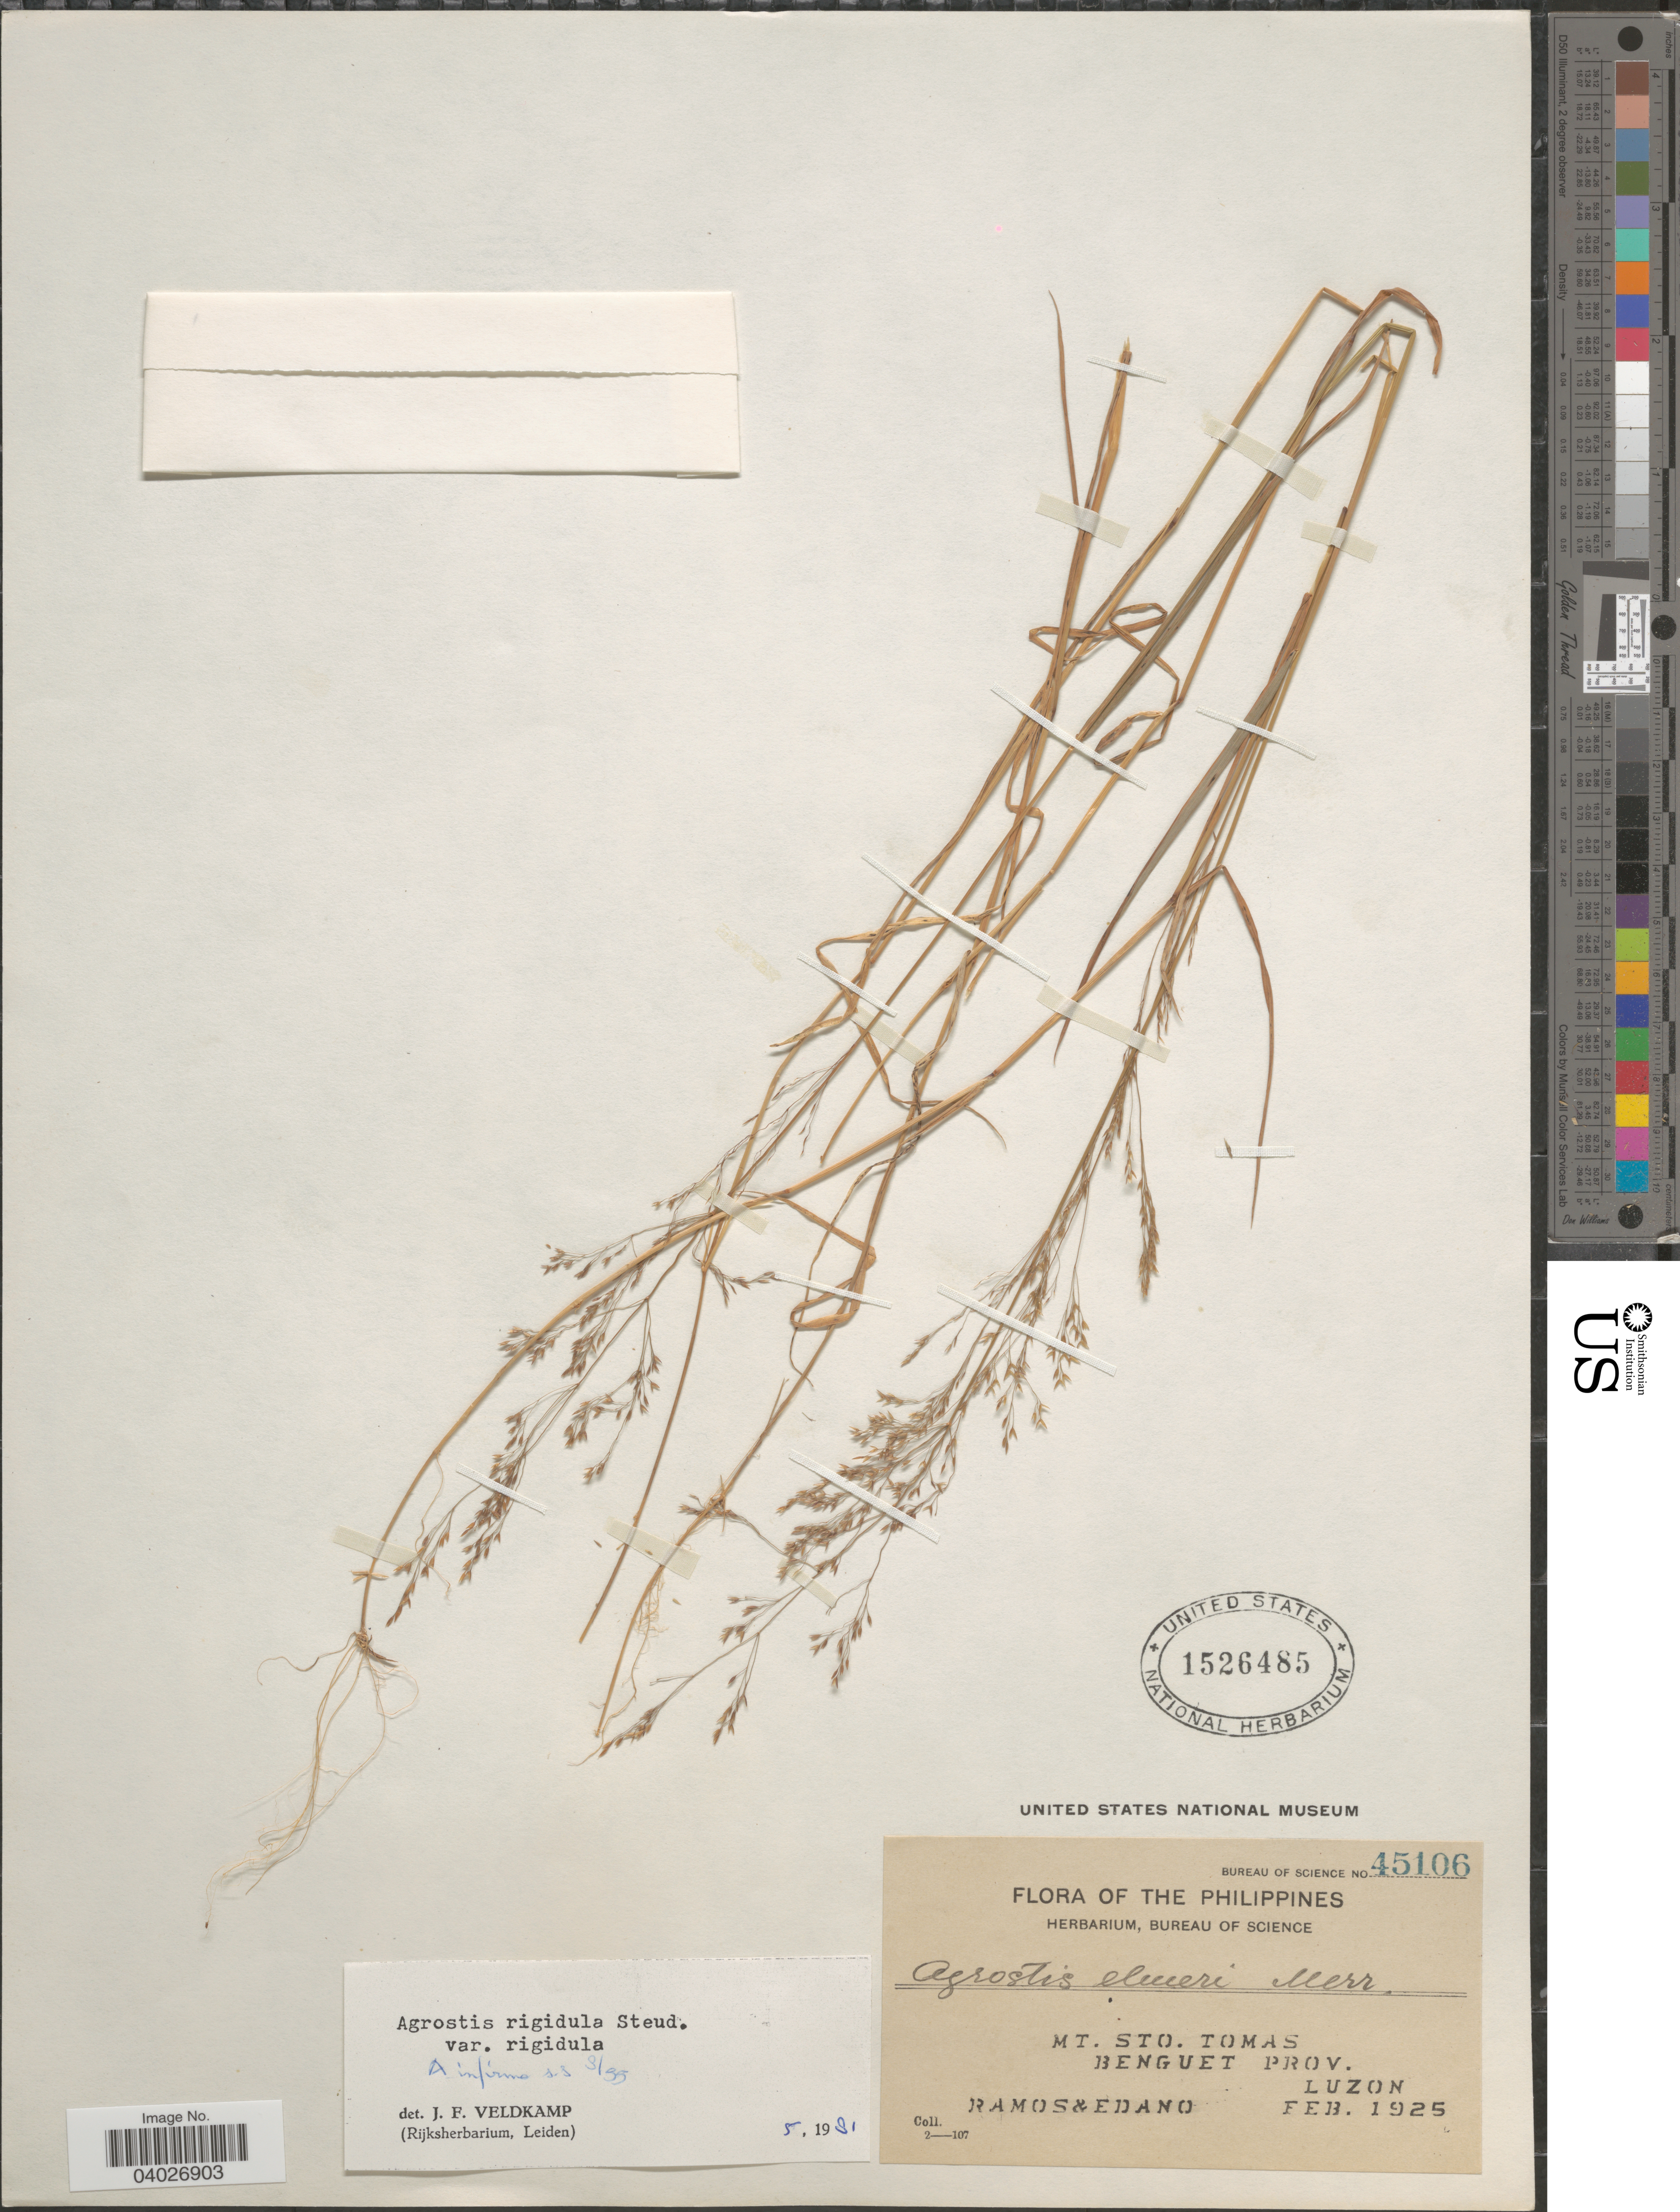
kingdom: Plantae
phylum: Tracheophyta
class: Liliopsida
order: Poales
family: Poaceae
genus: Agrostis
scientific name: Agrostis infirma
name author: Büse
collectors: -. Ramos & -. Edano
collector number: Bureau of Science 45106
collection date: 1925-02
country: Philippines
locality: Mt. Sto. Tomas. Benguet Prov. Luzon.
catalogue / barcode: US 1526485